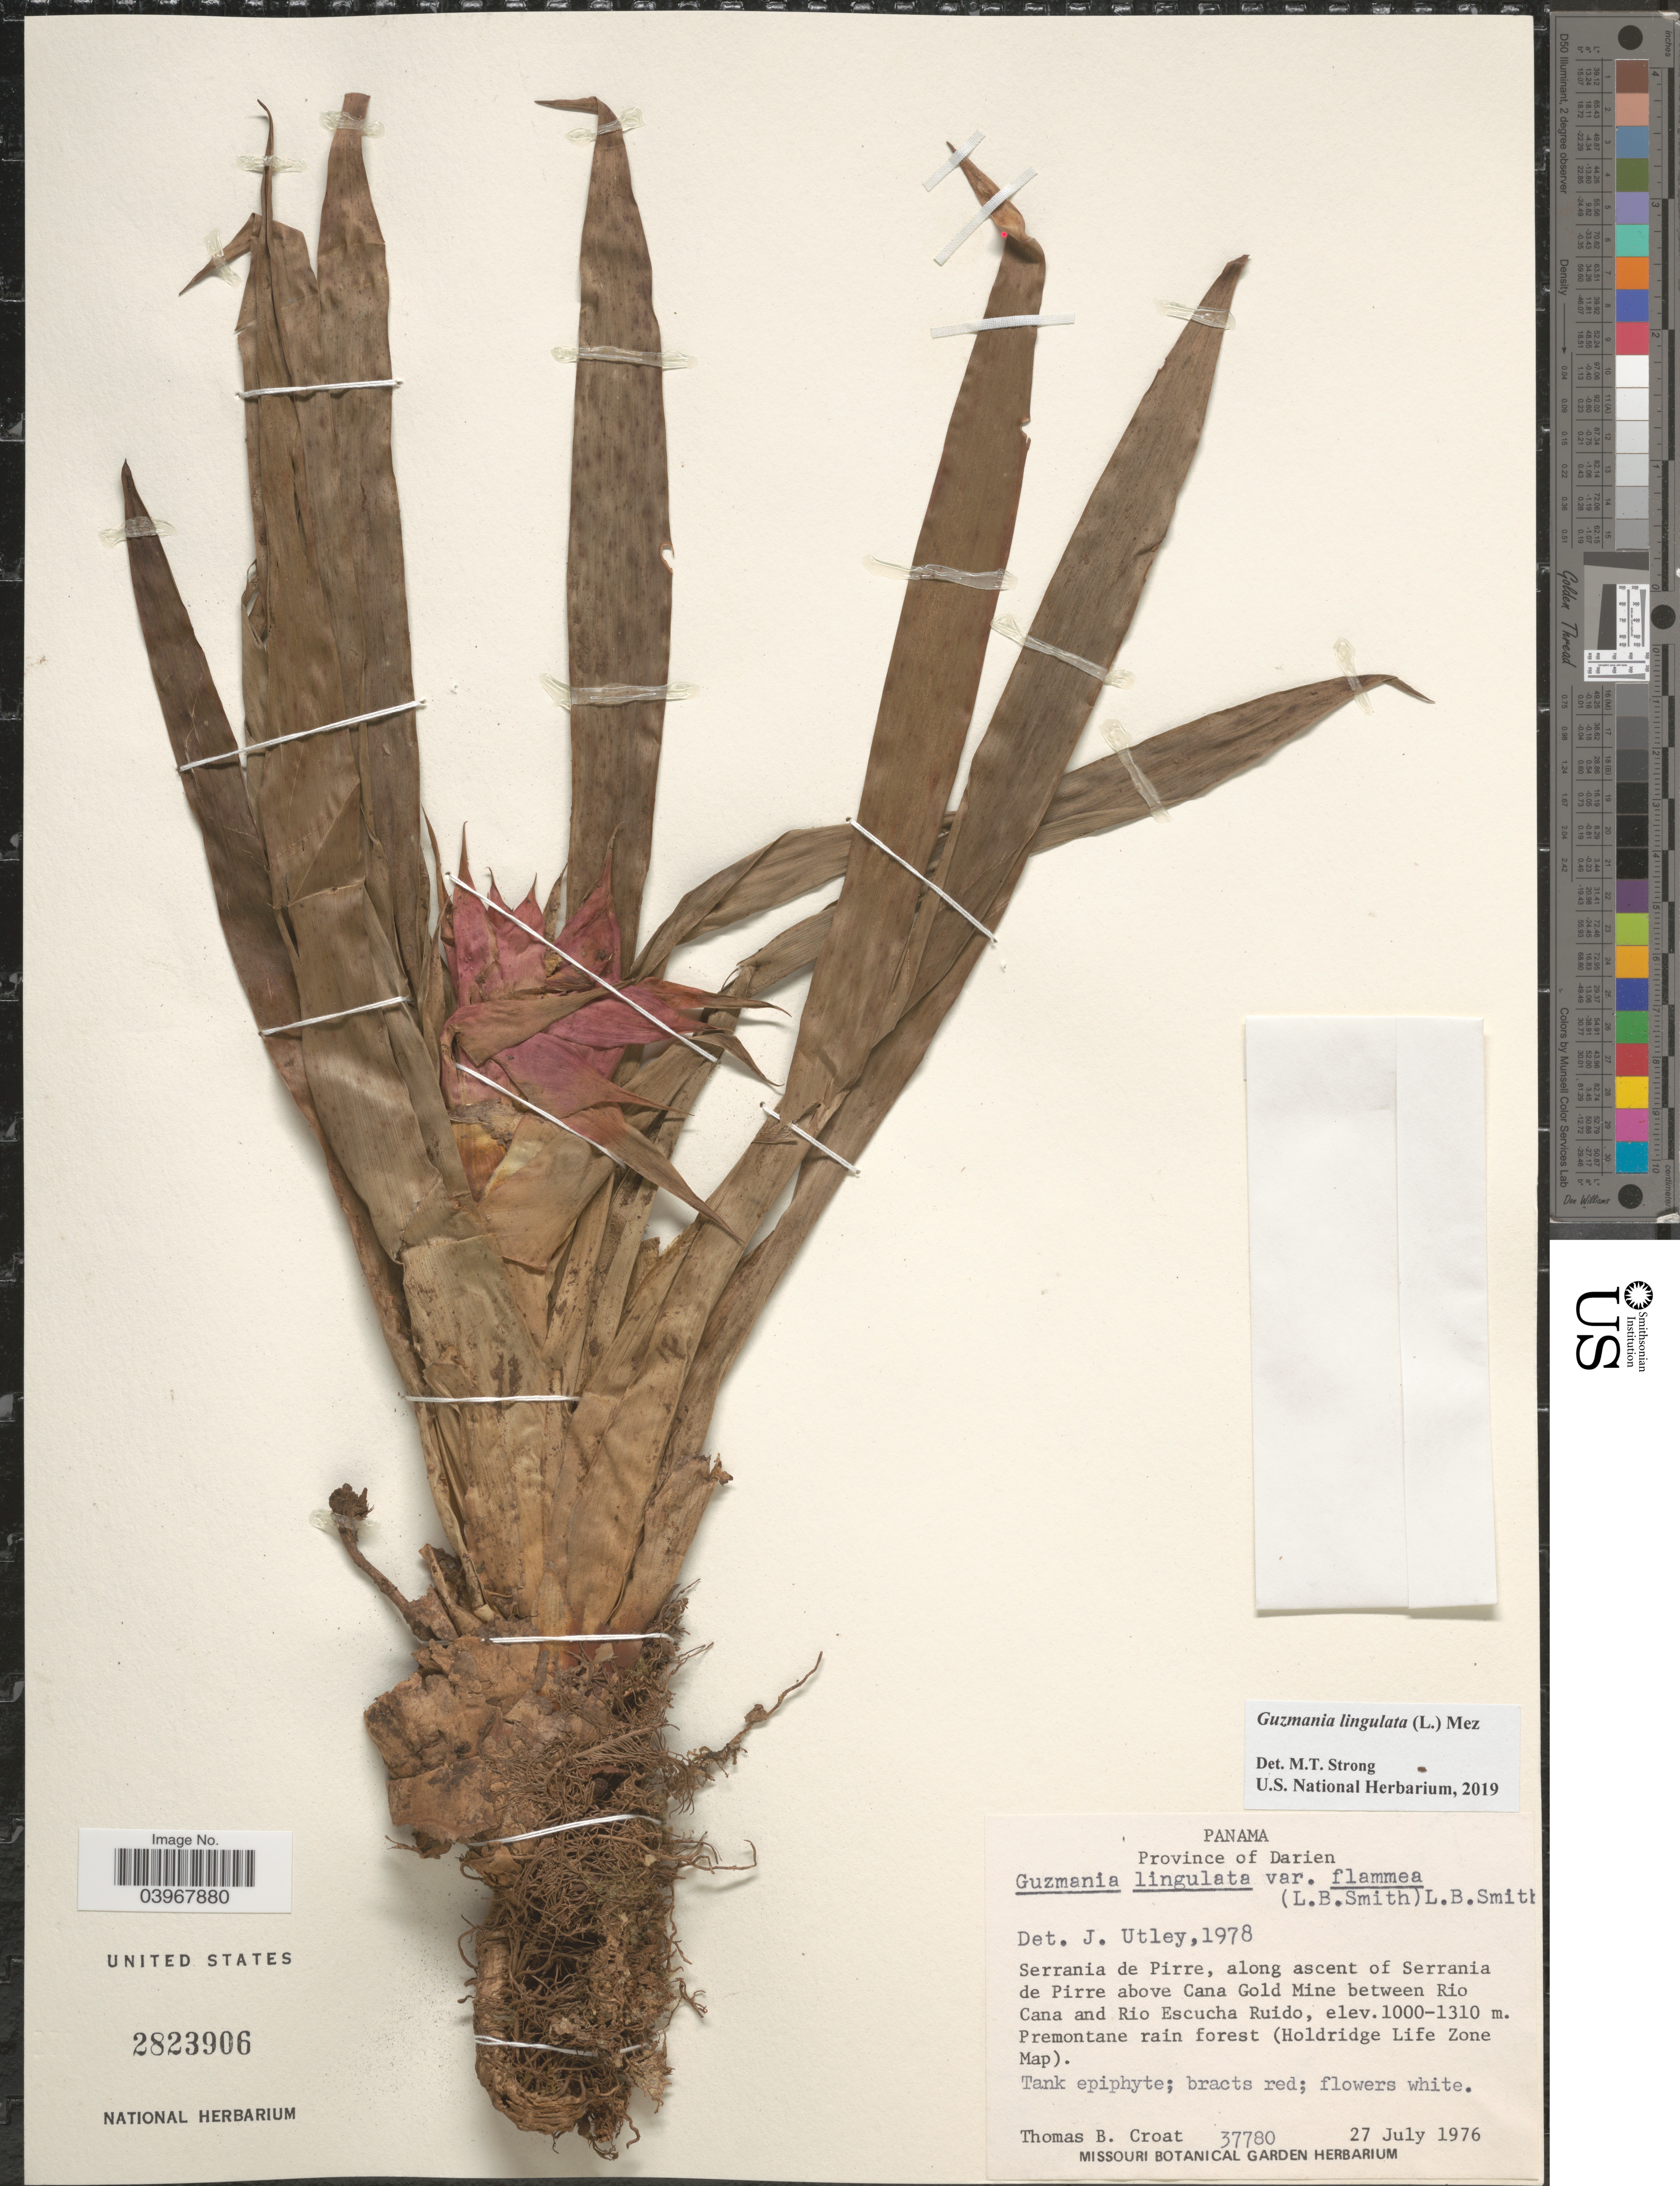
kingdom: Plantae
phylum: Tracheophyta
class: Liliopsida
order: Poales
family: Bromeliaceae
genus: Guzmania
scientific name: Guzmania lingulata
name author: (L.) Mez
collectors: T. B. Croat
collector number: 37780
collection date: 1976-07-27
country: Panama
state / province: Darien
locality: Serrania de Pirre, along ascent of Serrania de Pirre above Cana Gold Mine between Rio Cana and Rio Escucha Ruido. Premontane rain forest (Holdridge Life Zone Map).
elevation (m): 1000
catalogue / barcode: US 2823906